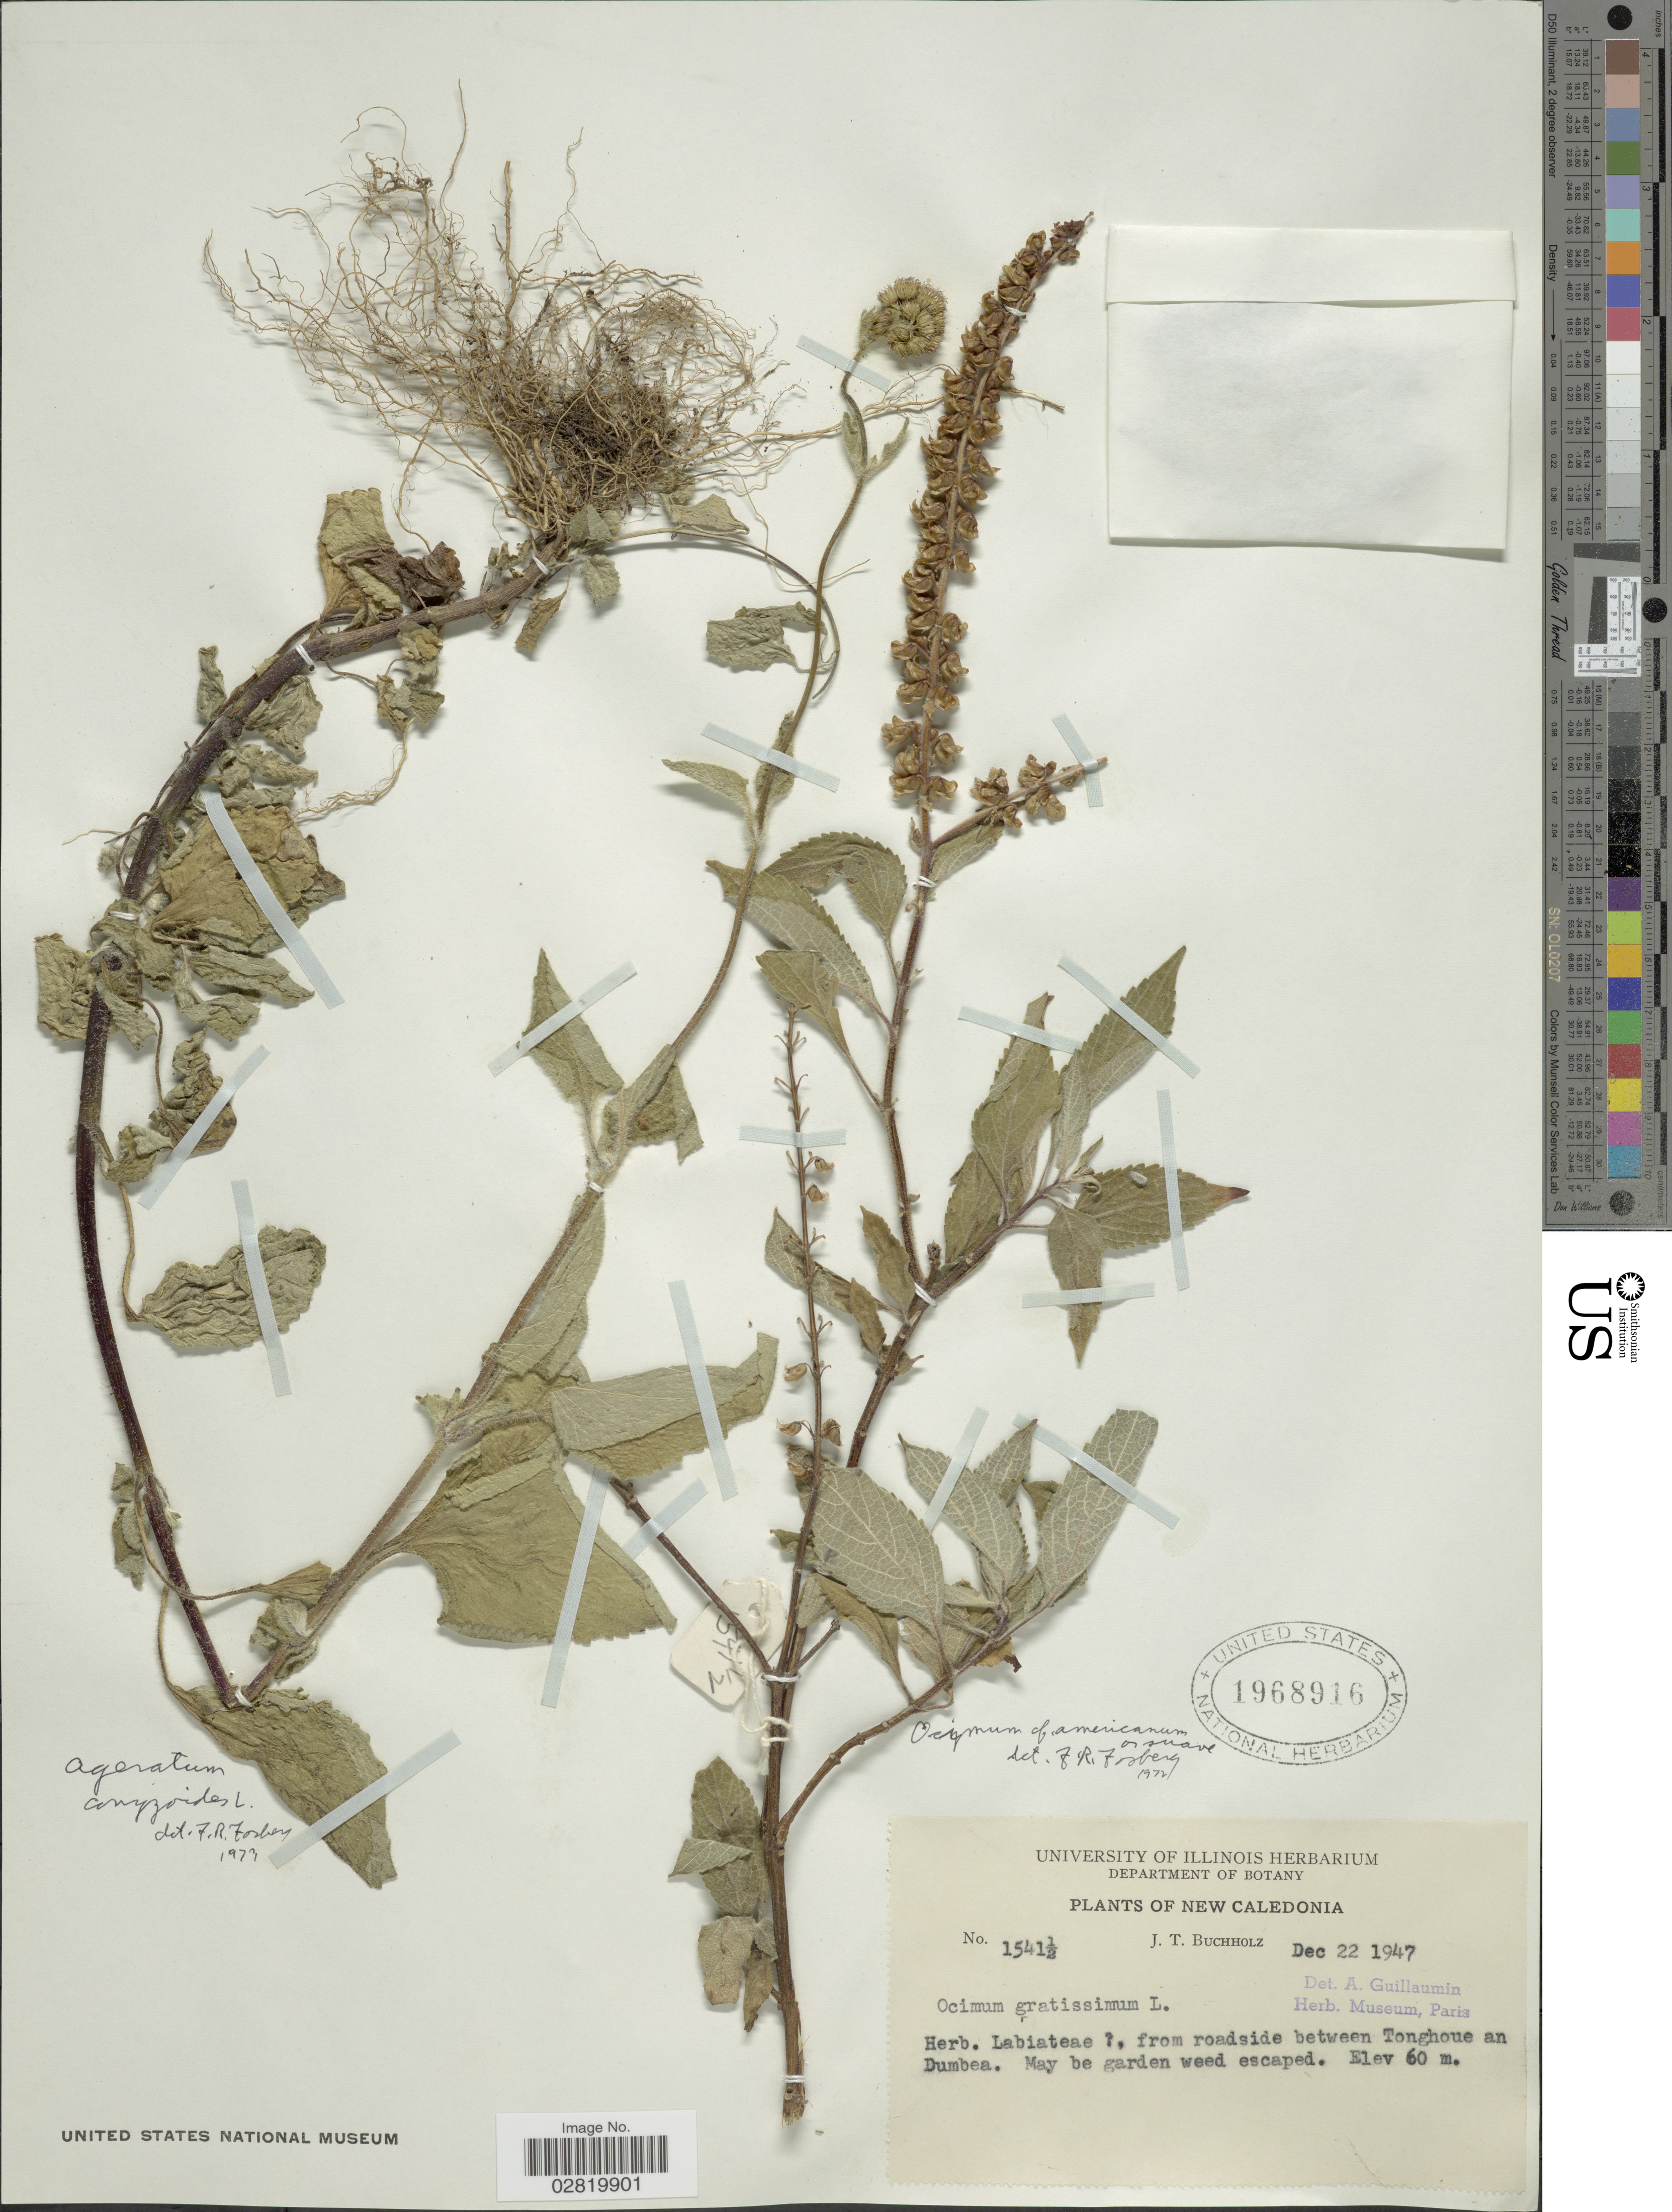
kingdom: Plantae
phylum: Tracheophyta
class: Magnoliopsida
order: Lamiales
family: Lamiaceae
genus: Ocimum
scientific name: Ocimum americanum var. americanum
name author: L.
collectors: J. T. Buchholz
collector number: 1541½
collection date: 1947-12-22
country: New Caledonia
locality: From roadside between Tonghoue an Dumbea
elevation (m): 60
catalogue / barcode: US 1968916